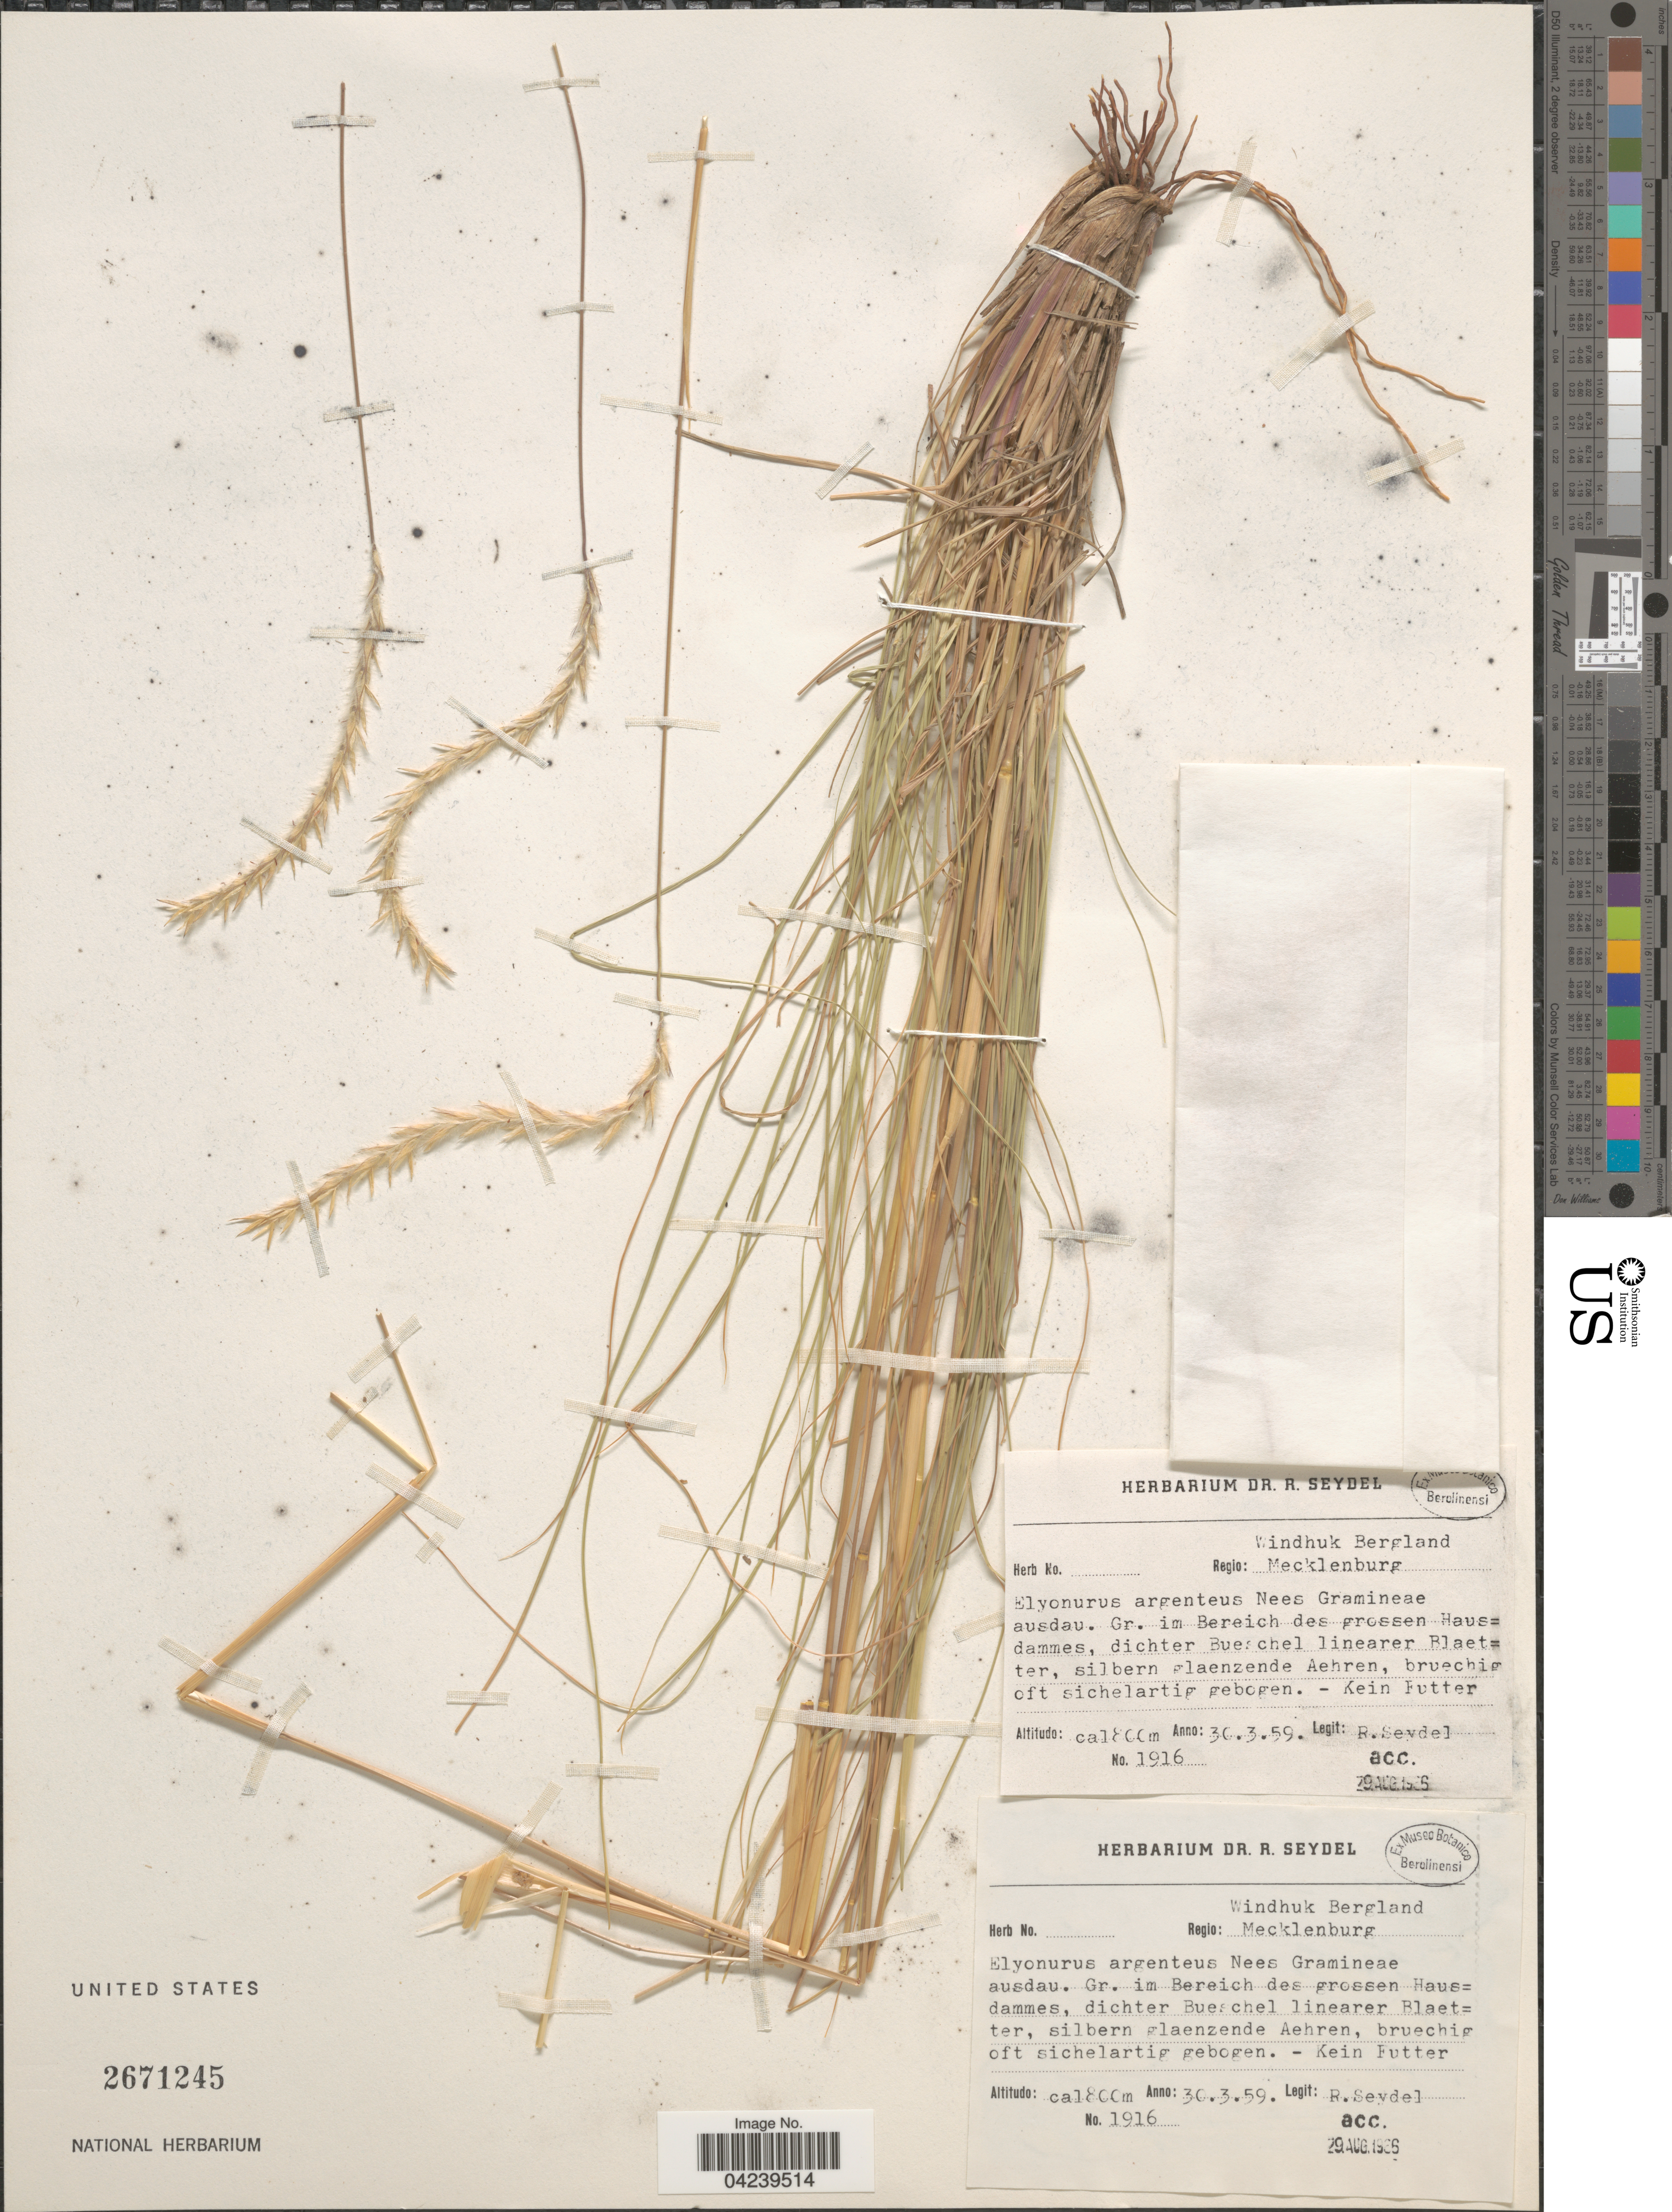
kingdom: Plantae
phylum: Tracheophyta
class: Liliopsida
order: Poales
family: Poaceae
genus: Elionurus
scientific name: Elionurus muticus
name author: (Spreng.) Kuntze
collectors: R. Seydel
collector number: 1916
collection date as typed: Transcribed d/m/y: 30/3/59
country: Germany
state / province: Mecklenburg-Vorpommern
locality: Regio: Windhuk Bergland. Mecklenburg.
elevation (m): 1800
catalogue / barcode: US 2671245